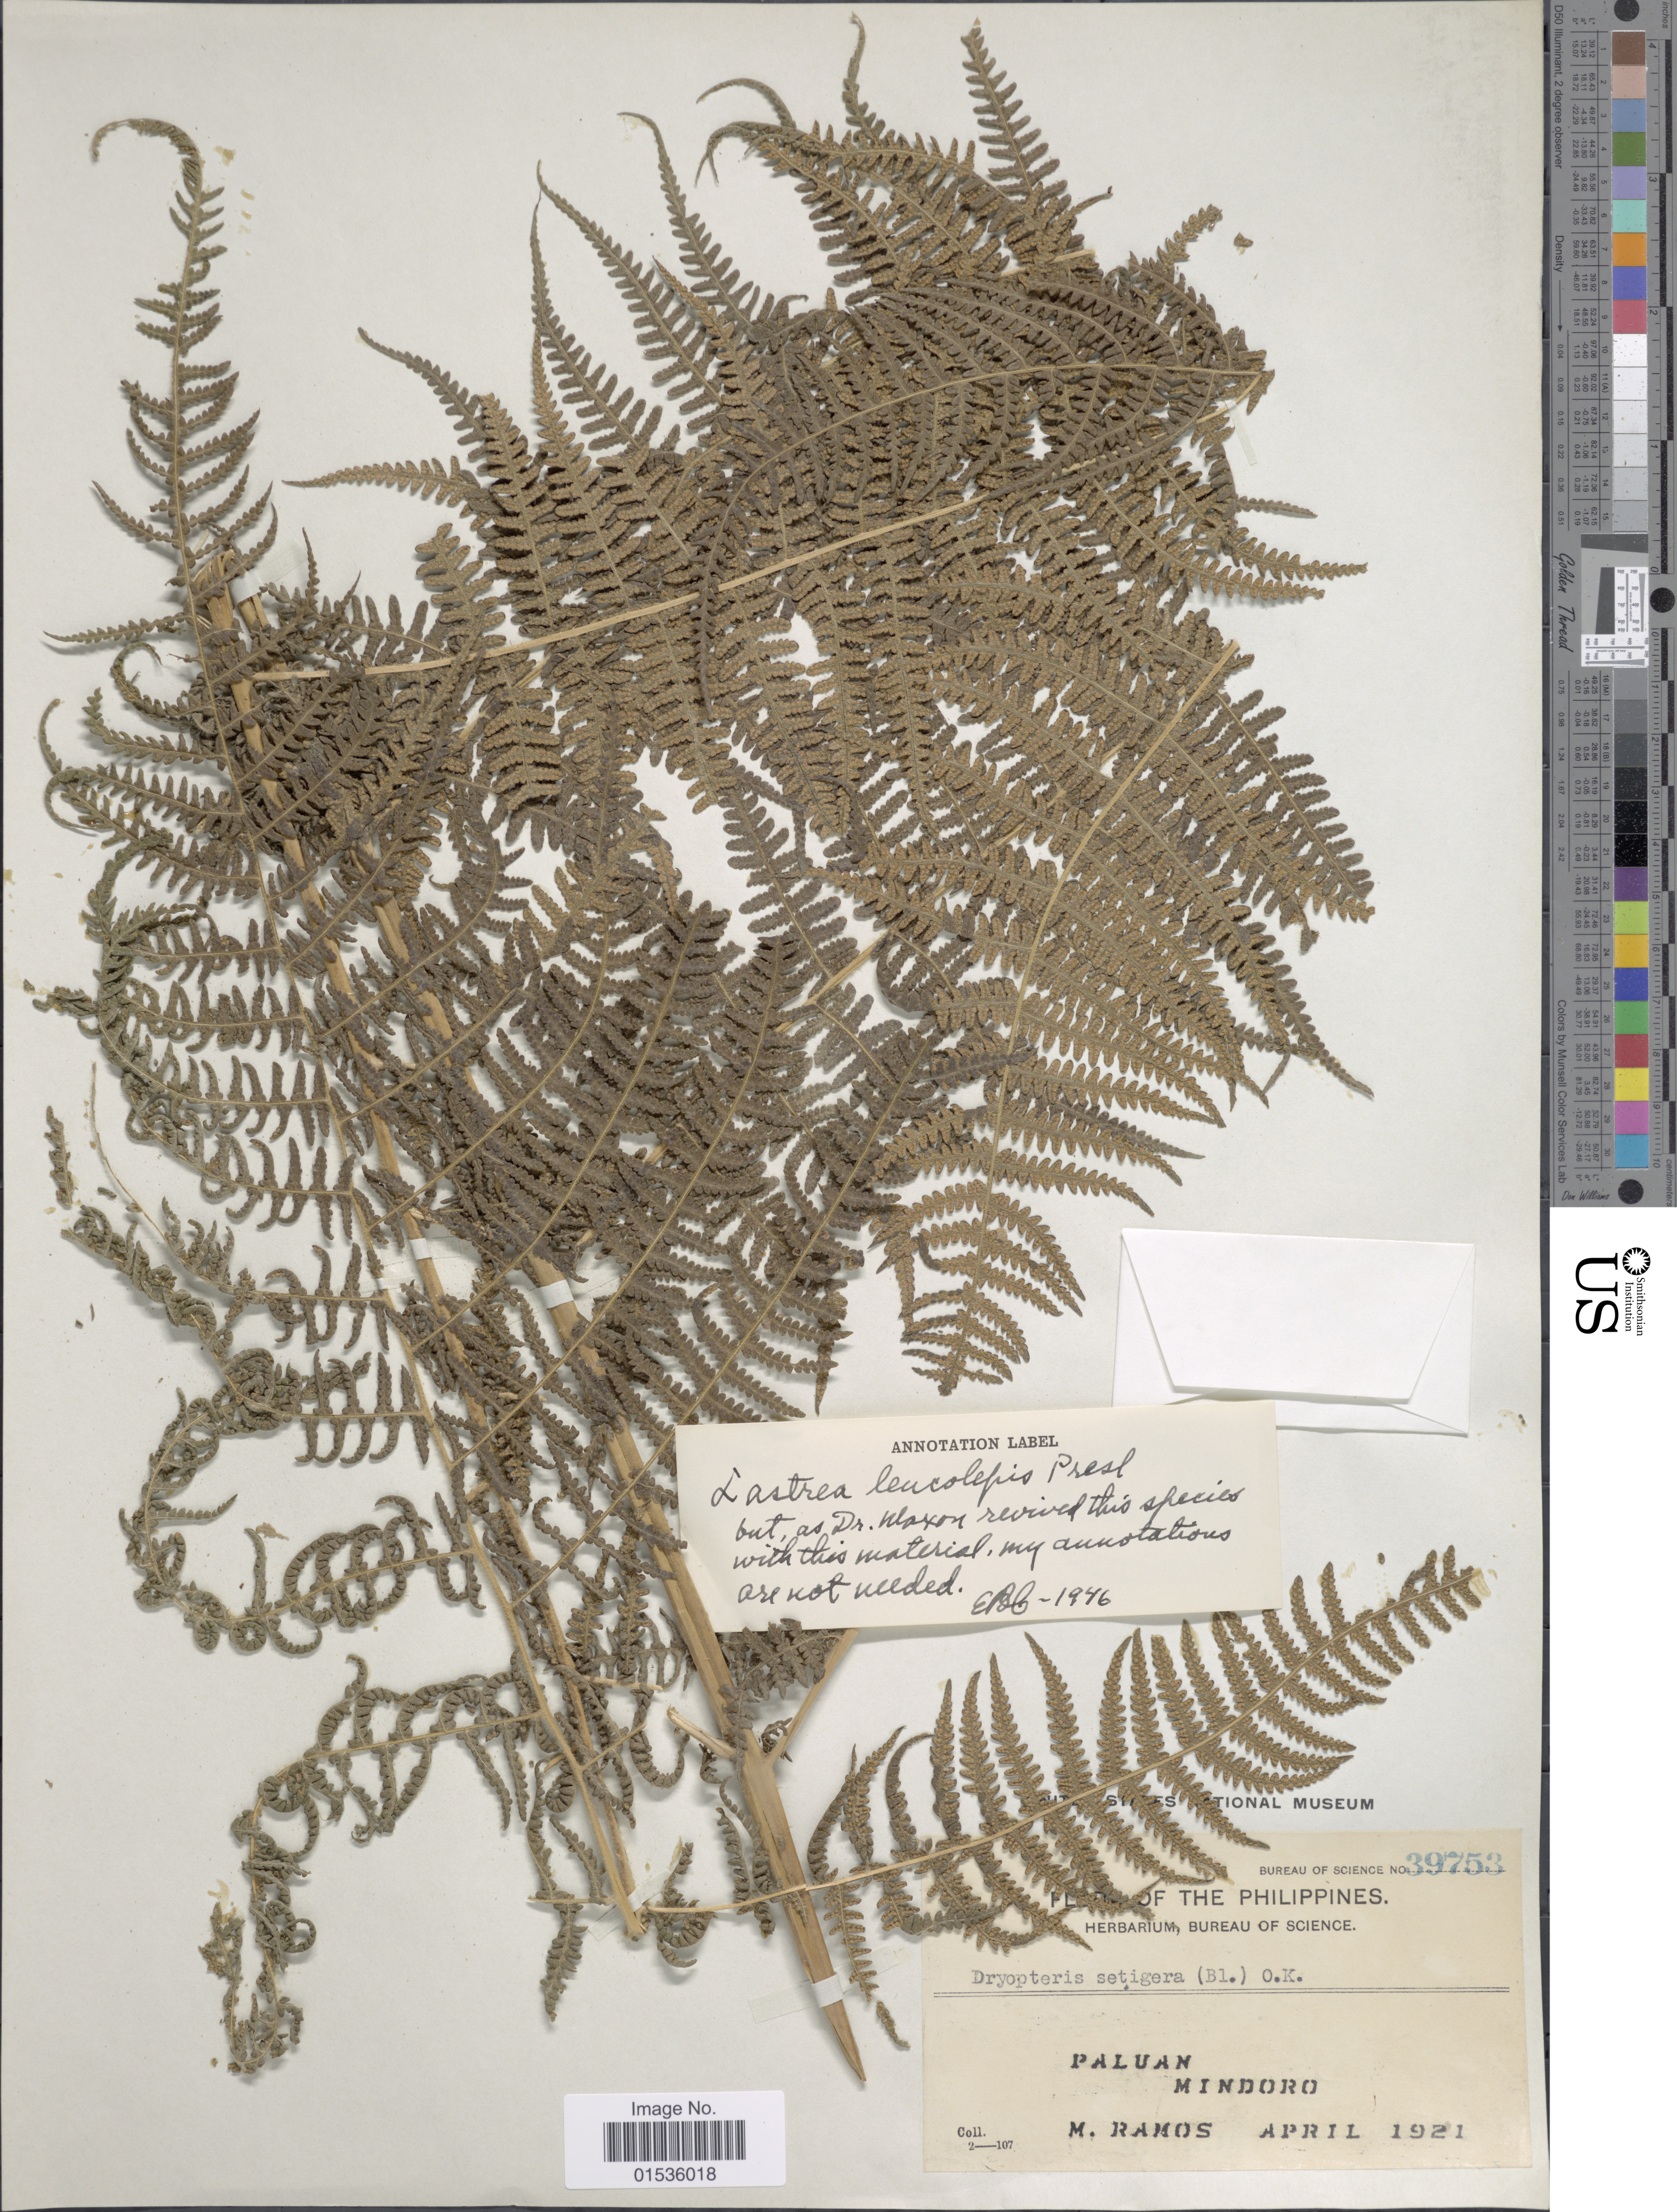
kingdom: Plantae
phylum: Tracheophyta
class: Polypodiopsida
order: Polypodiales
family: Thelypteridaceae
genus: Macrothelypteris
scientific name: Macrothelypteris polypodioides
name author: (Hook.) Holttum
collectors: M. Ramos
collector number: Bureau of science 39753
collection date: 1921-04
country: Philippines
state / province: Mimaropa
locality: Paluan, Mindoro. Philippines.